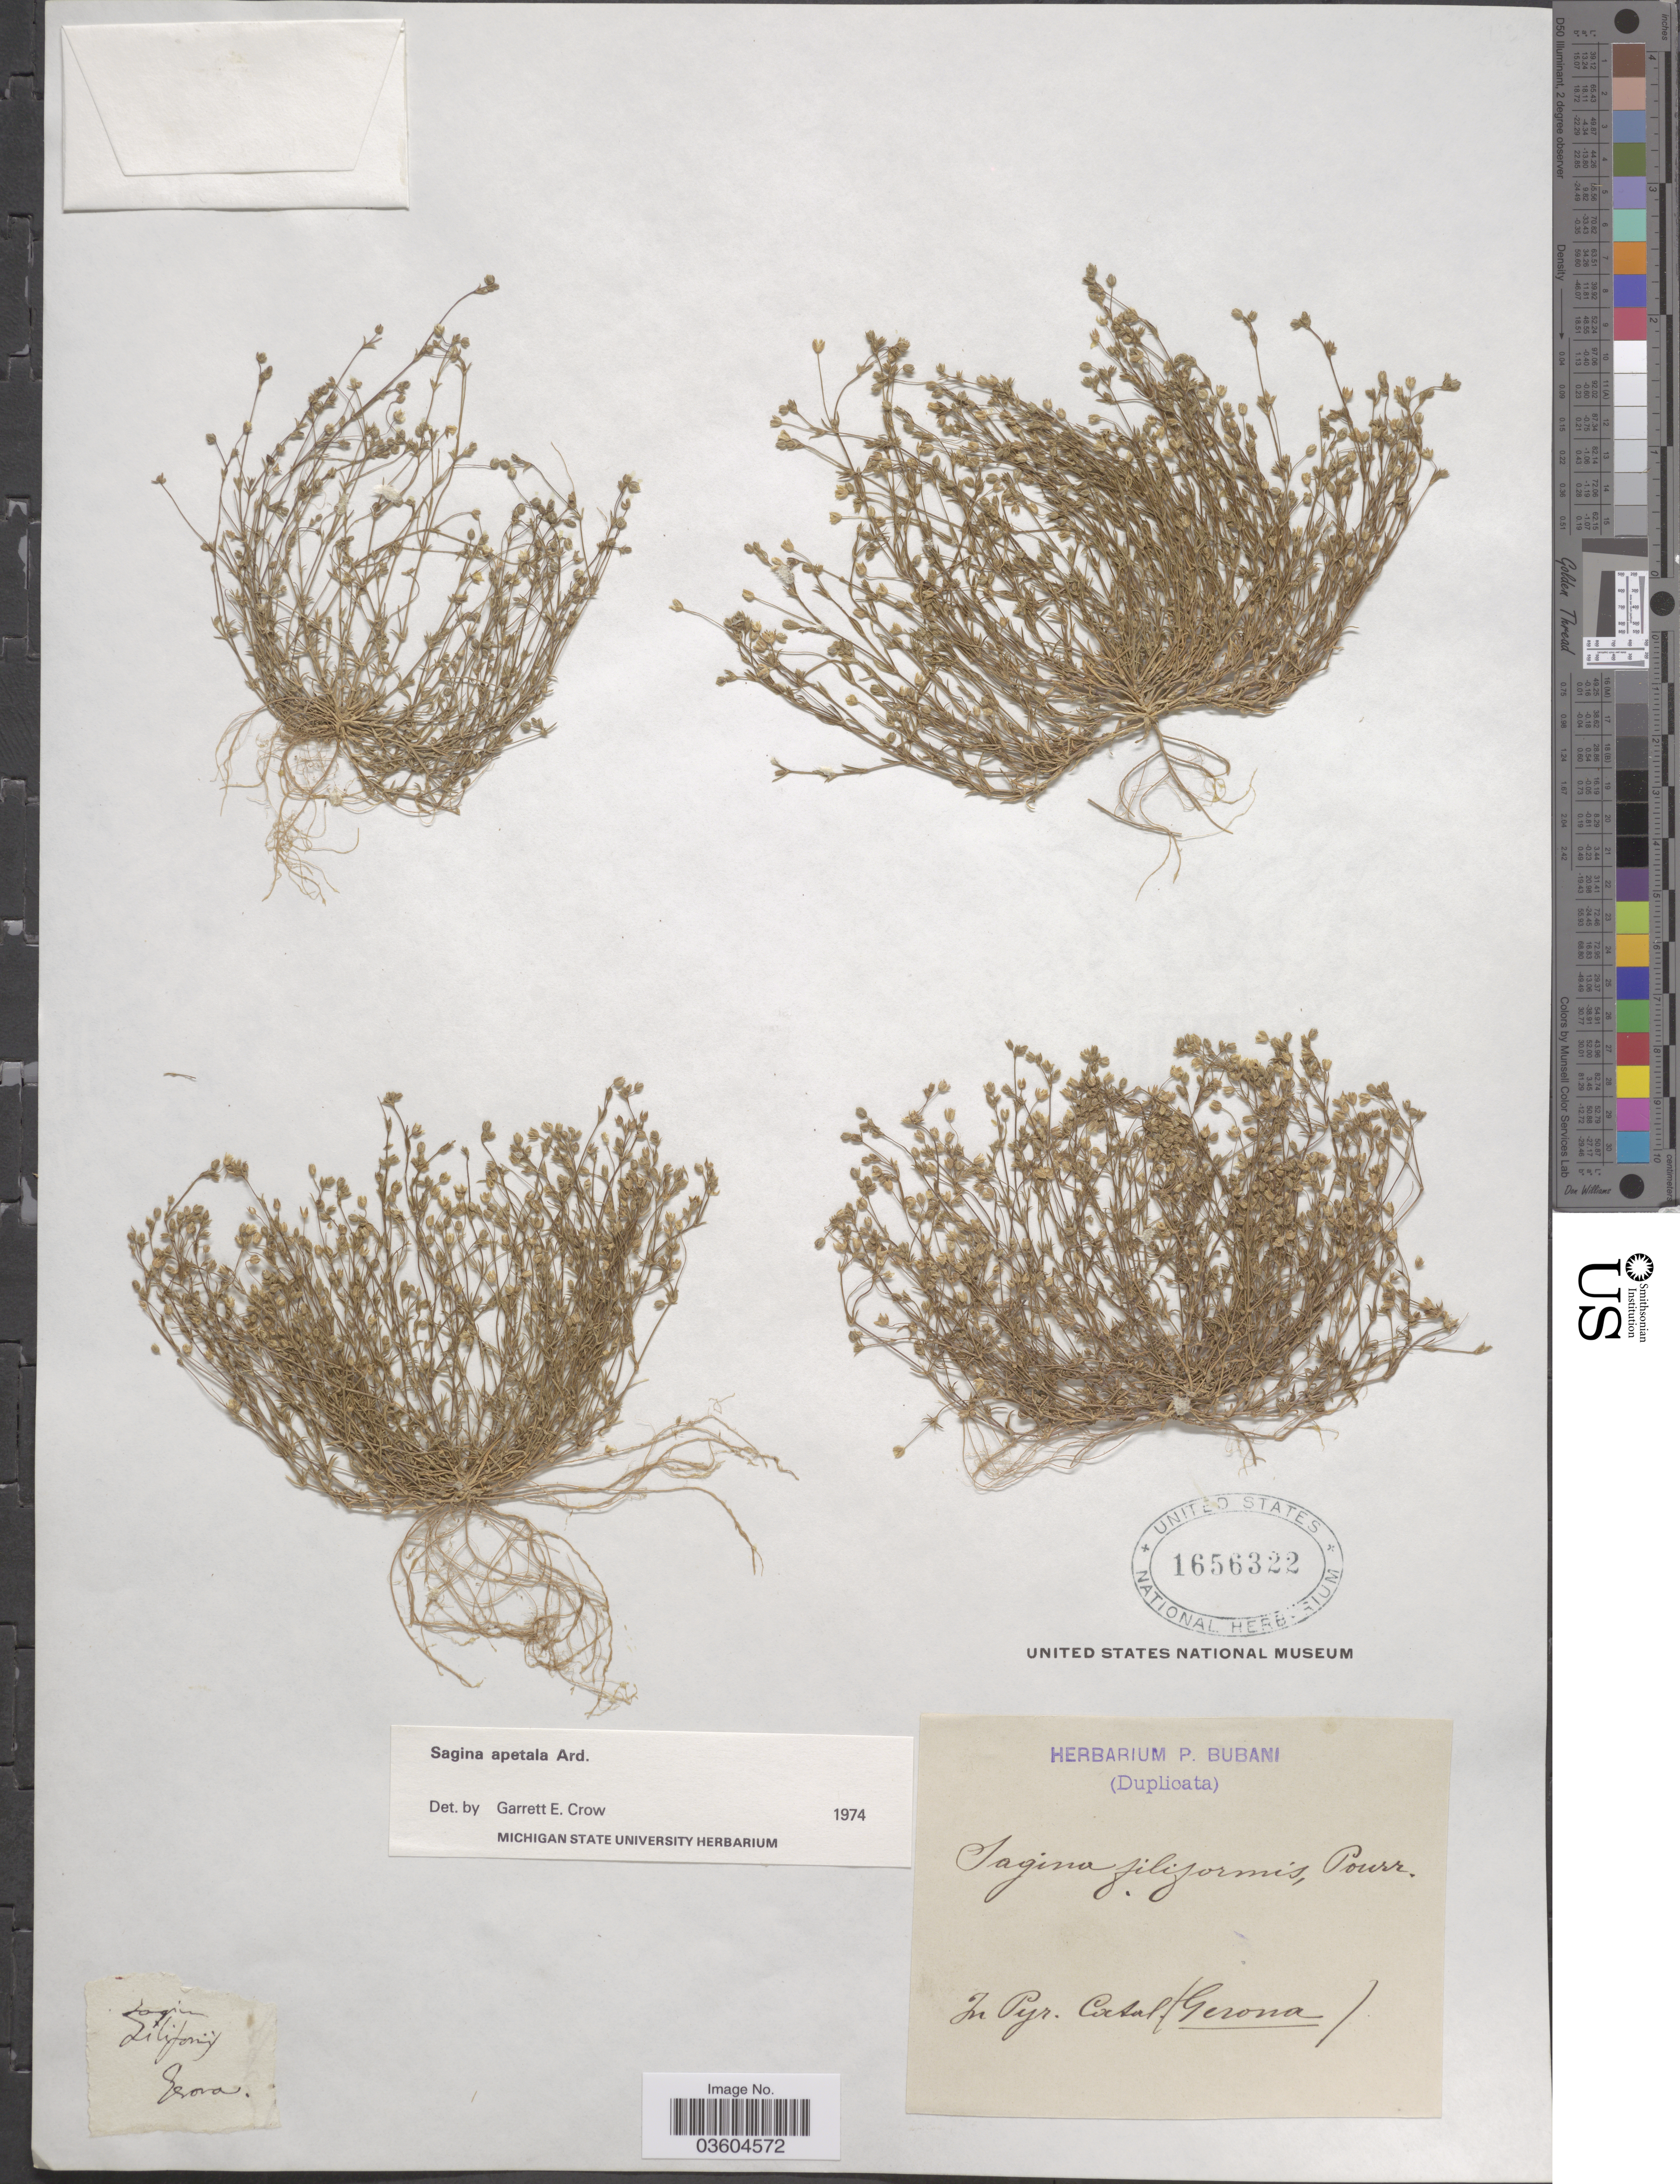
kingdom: Plantae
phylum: Tracheophyta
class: Magnoliopsida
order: Caryophyllales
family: Caryophyllaceae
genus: Sagina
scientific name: Sagina apetala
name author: Ard.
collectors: ex herb. P. Bubani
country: Spain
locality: In Pyr. Catal (Gerona).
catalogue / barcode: US 1656322